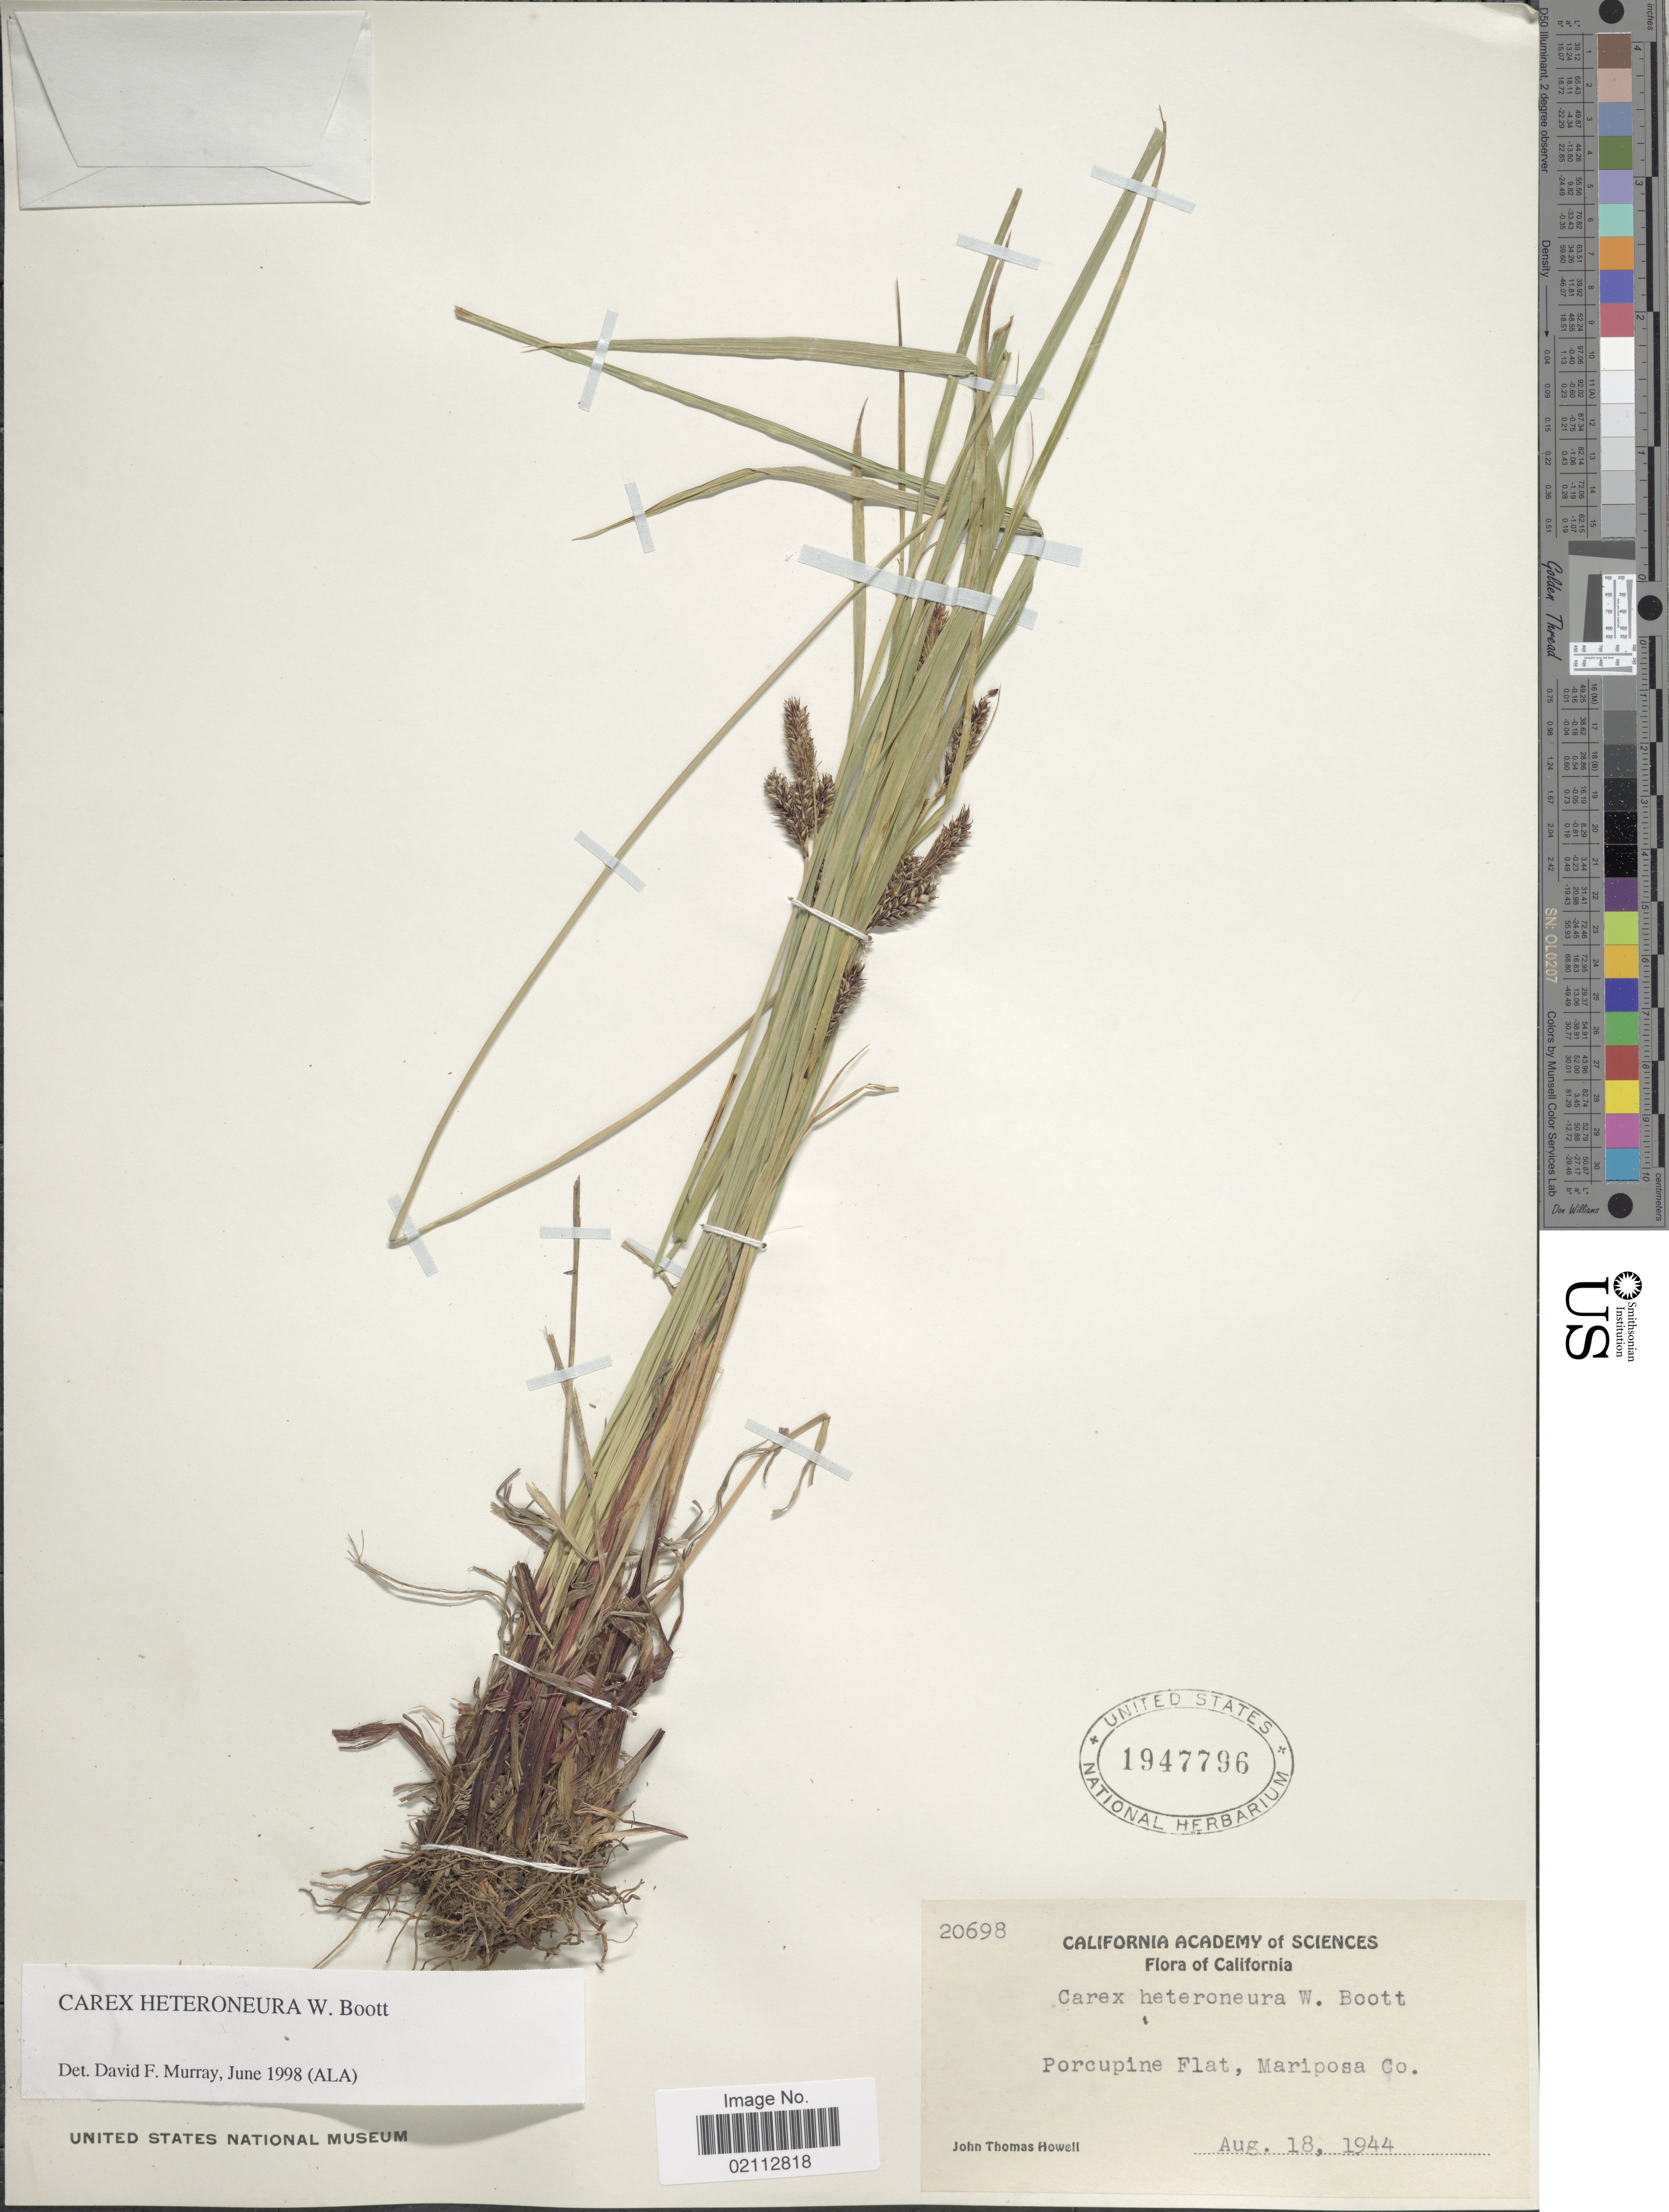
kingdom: Plantae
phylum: Tracheophyta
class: Liliopsida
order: Poales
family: Cyperaceae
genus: Carex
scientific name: Carex heteroneura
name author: S. Watson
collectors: J. T. Howell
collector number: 20698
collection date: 1944-08-18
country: United States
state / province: California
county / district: Mariposa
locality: Porcupine Flat, Mariposa Co.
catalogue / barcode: US 1947796